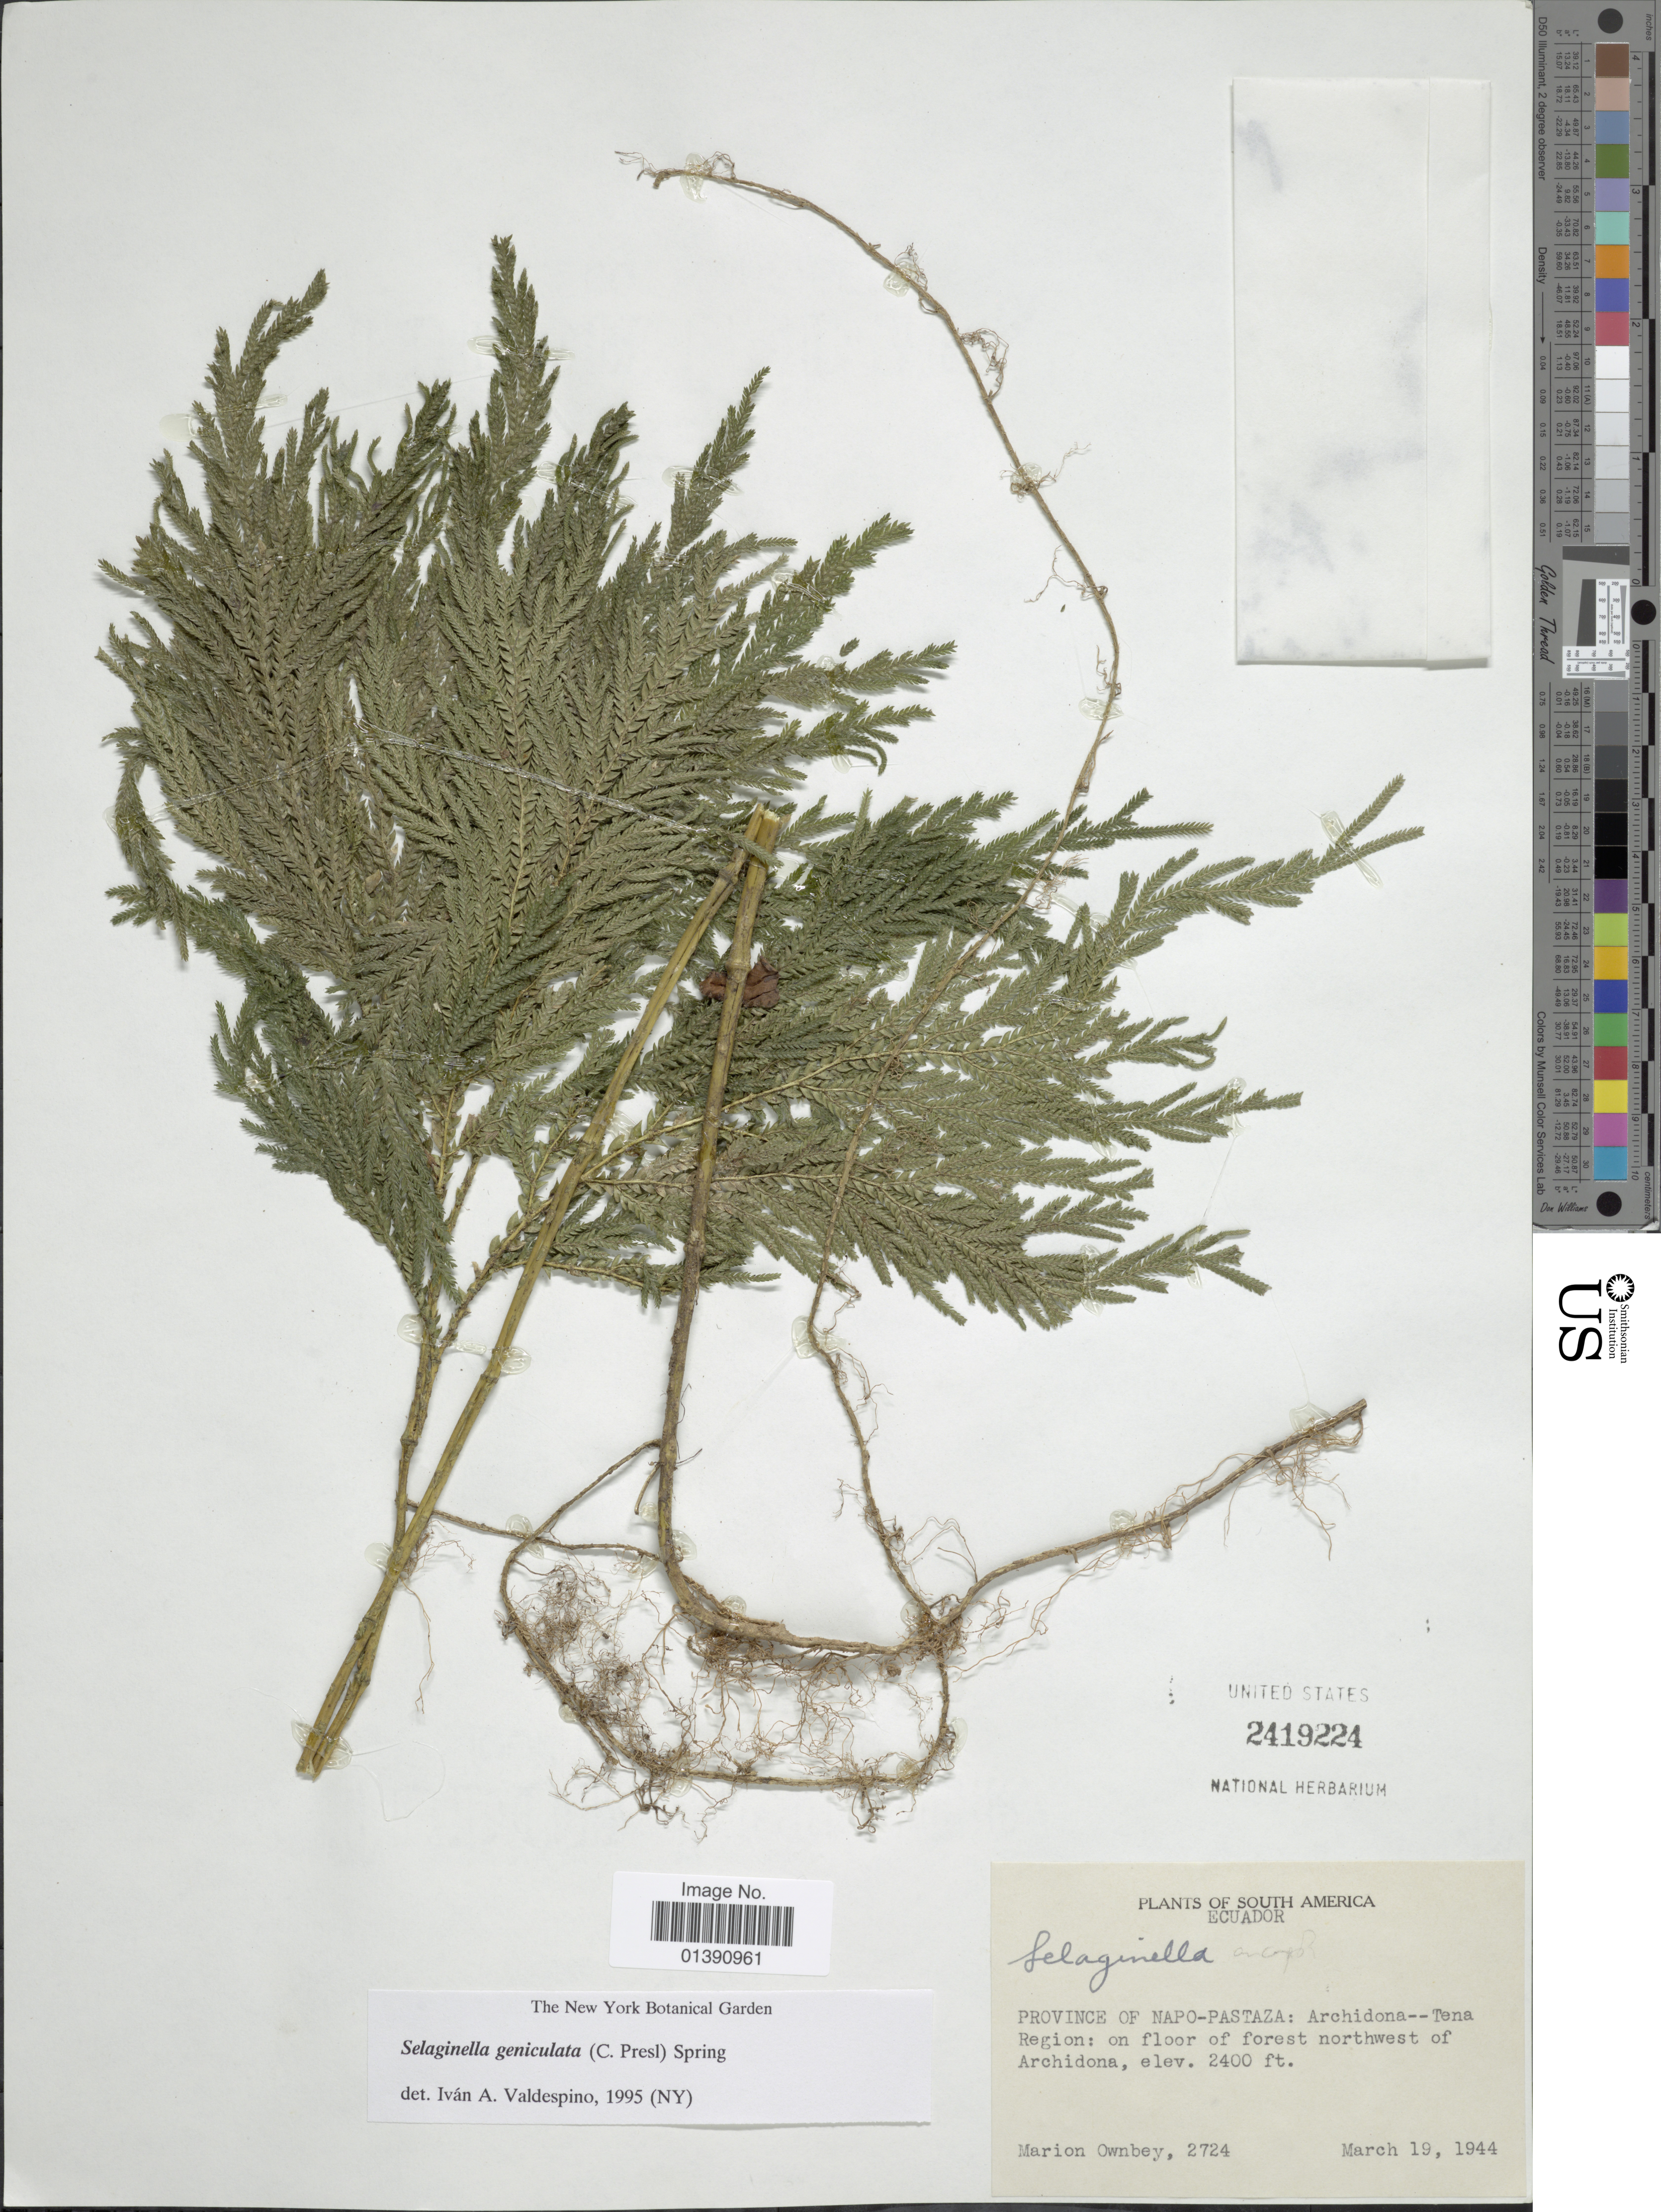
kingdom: Plantae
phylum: Tracheophyta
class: Lycopodiopsida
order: Selaginellales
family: Selaginellaceae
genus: Selaginella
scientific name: Selaginella geniculata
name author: (C. Presl) Spring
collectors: F. M. Ownbey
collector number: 2724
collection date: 1944-03-19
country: Ecuador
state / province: Napo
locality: Province of Napo-Pastaza: Archidona--Tena Region: on floor of forest northwest of Archidona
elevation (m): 732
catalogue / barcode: US 2419224